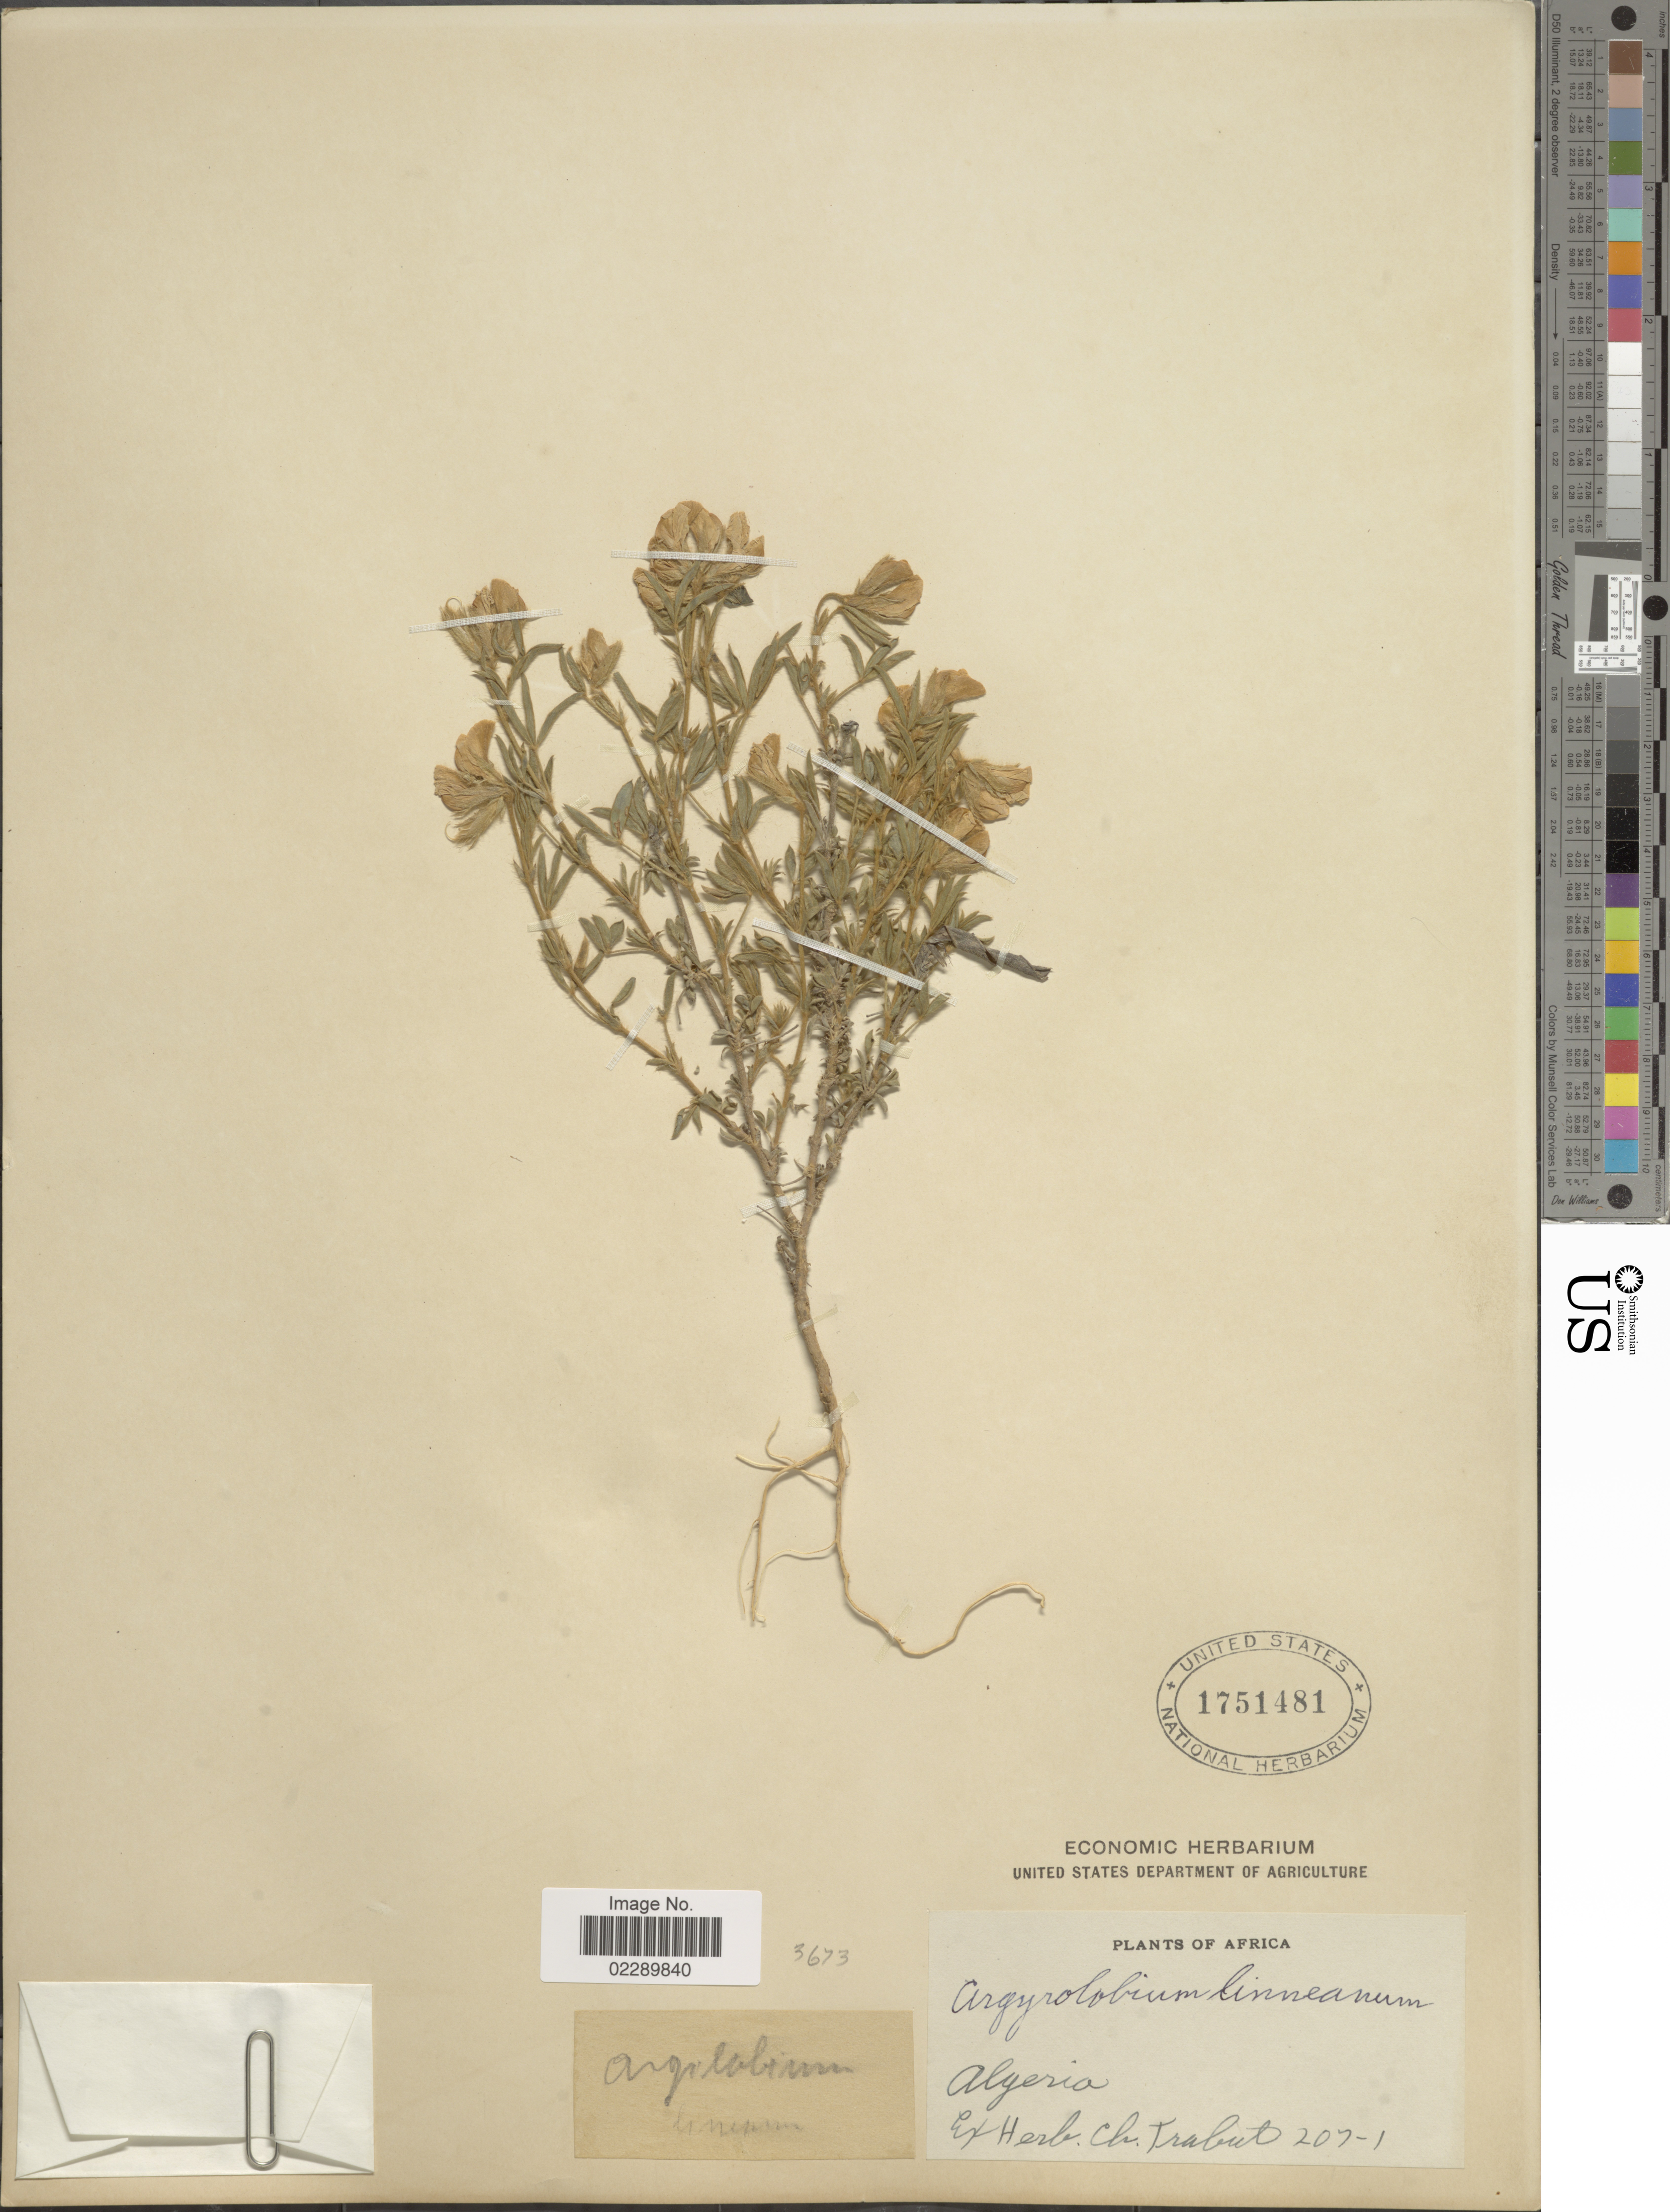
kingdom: Plantae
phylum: Tracheophyta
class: Magnoliopsida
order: Fabales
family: Fabaceae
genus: Argyrolobium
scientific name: Argyrolobium linnaeanum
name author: Walp.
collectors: Ex herb. Ch. Trabut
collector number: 207-1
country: Algeria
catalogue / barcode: US 1751481